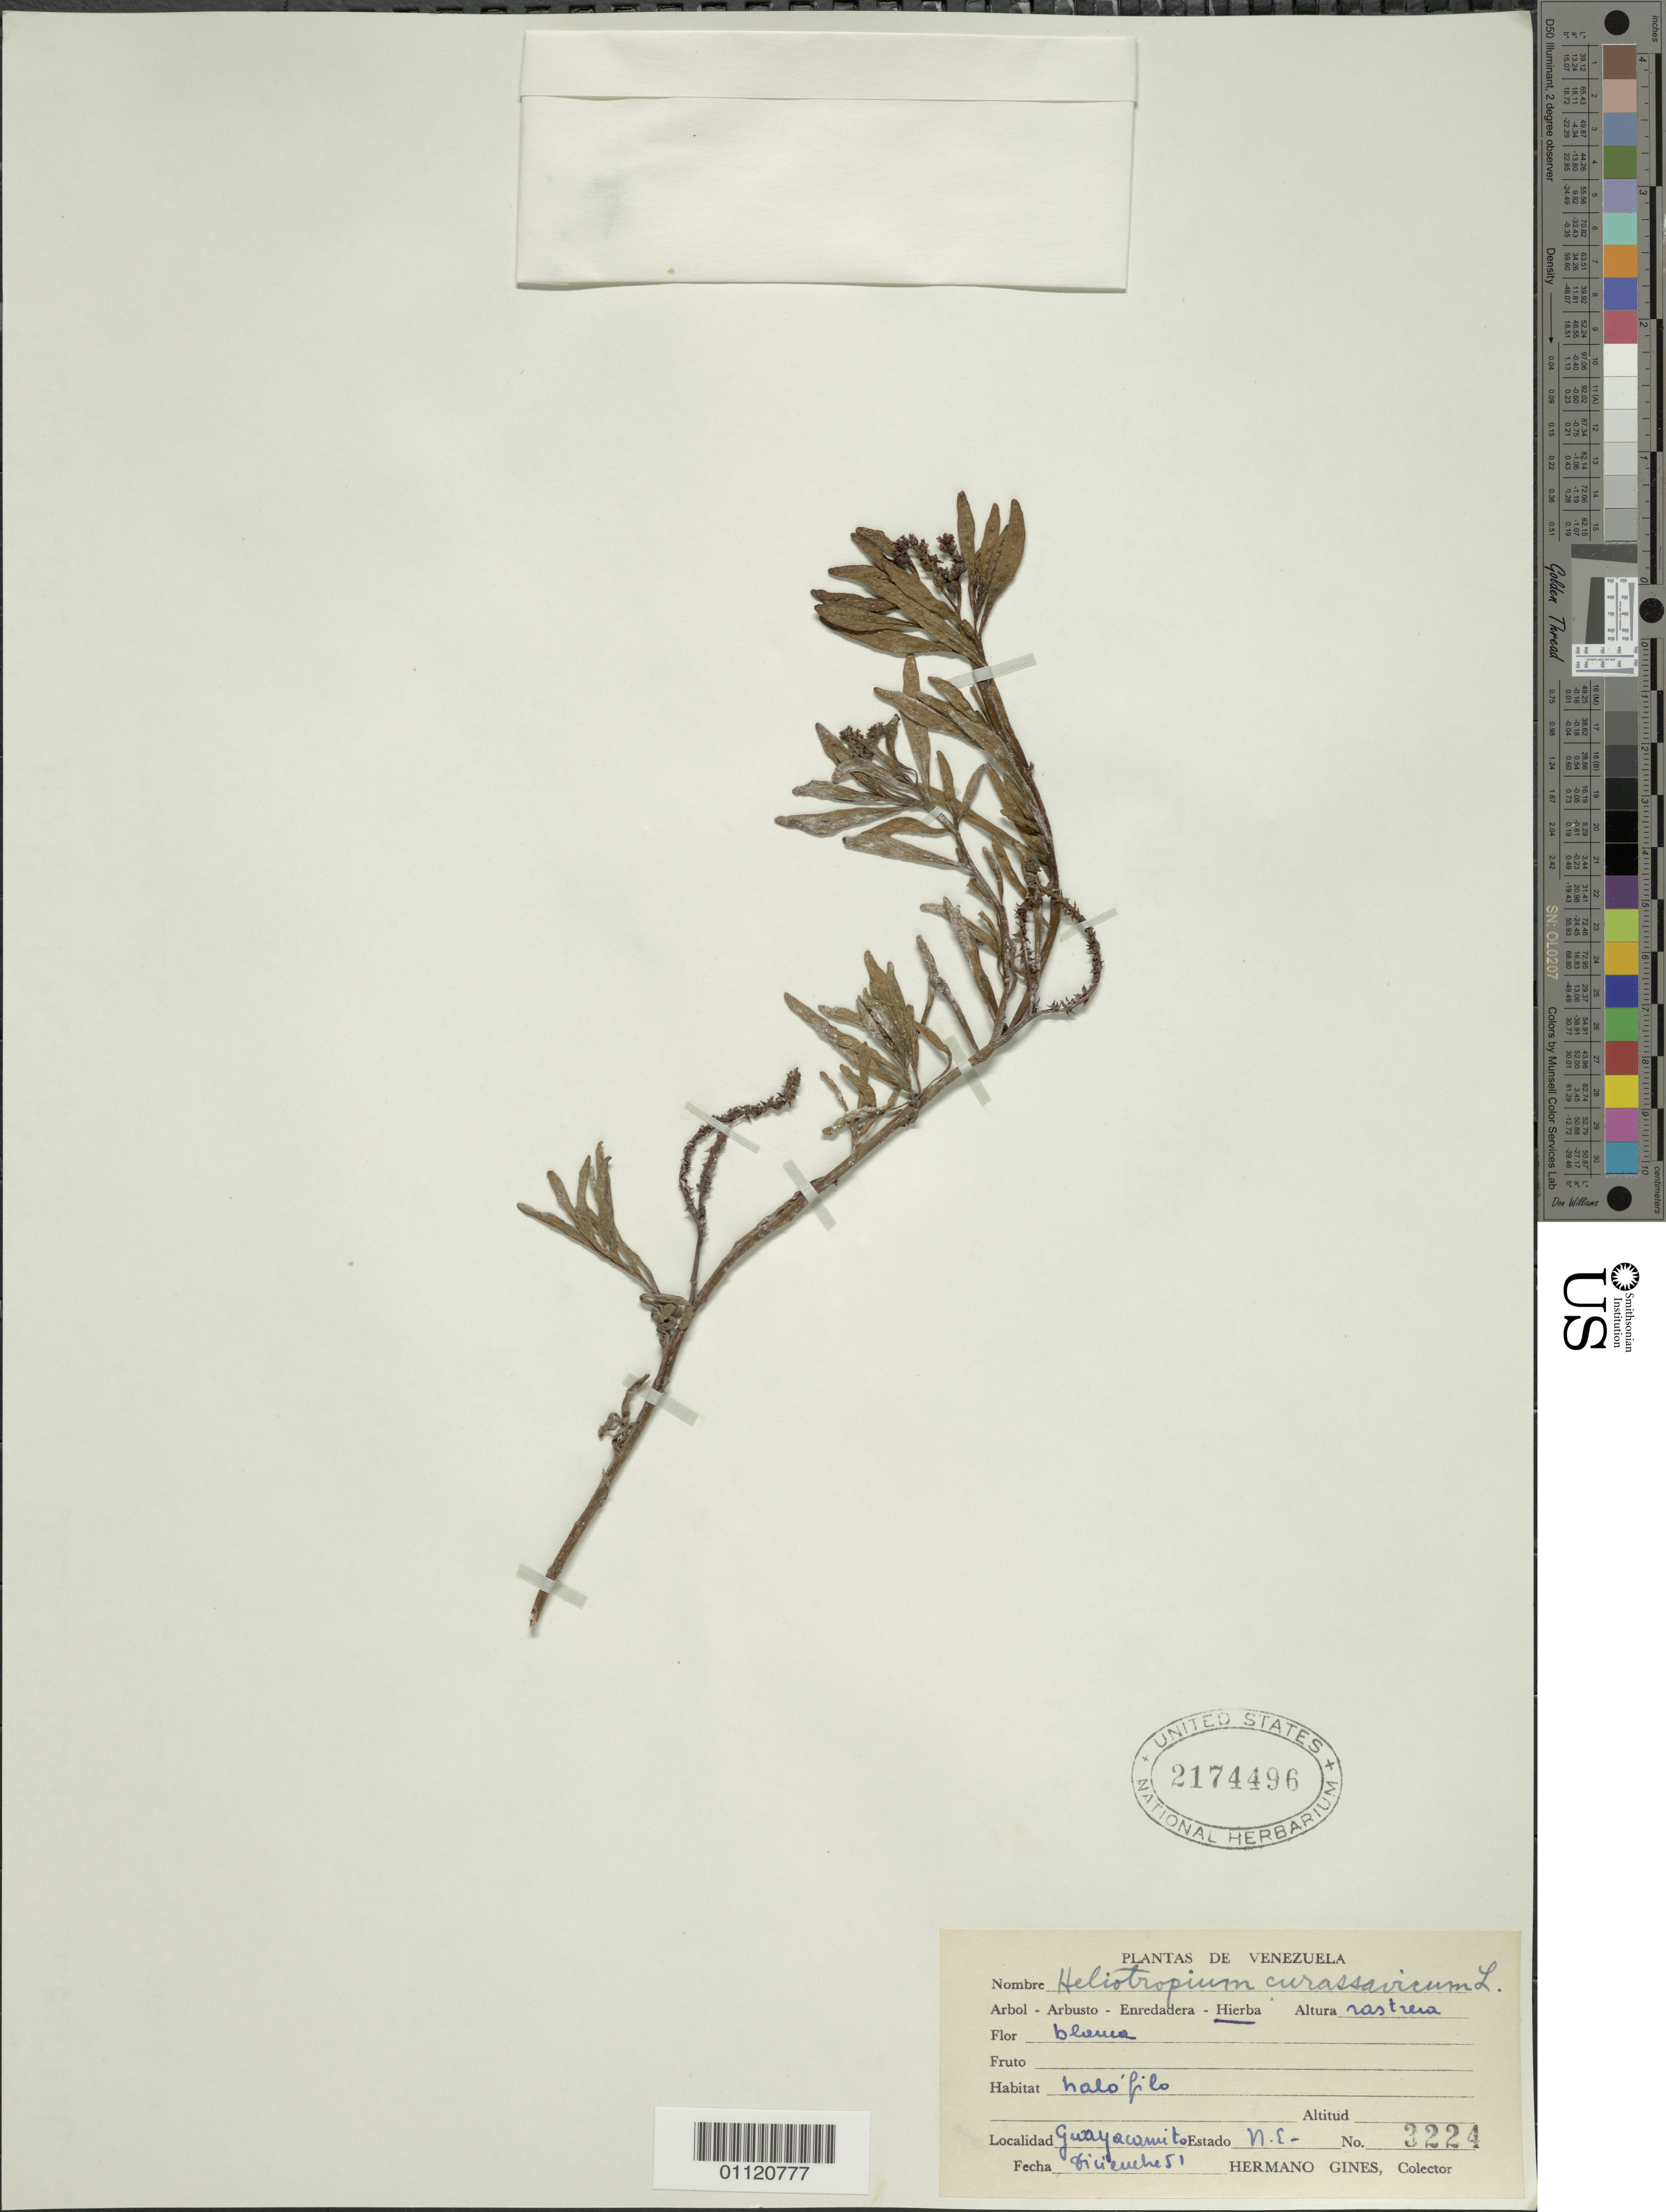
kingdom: Plantae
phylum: Tracheophyta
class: Magnoliopsida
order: Boraginales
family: Heliotropiaceae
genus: Heliotropium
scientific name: Heliotropium curassavicum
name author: L.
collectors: Bro. Gines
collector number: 3224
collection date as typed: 01 Dec 1951 to 31 Dec 1951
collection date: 1951-12-01/1951-12-31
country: Venezuela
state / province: Nueva Esparta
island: Margarita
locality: Guayacancito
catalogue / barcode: US 2174496